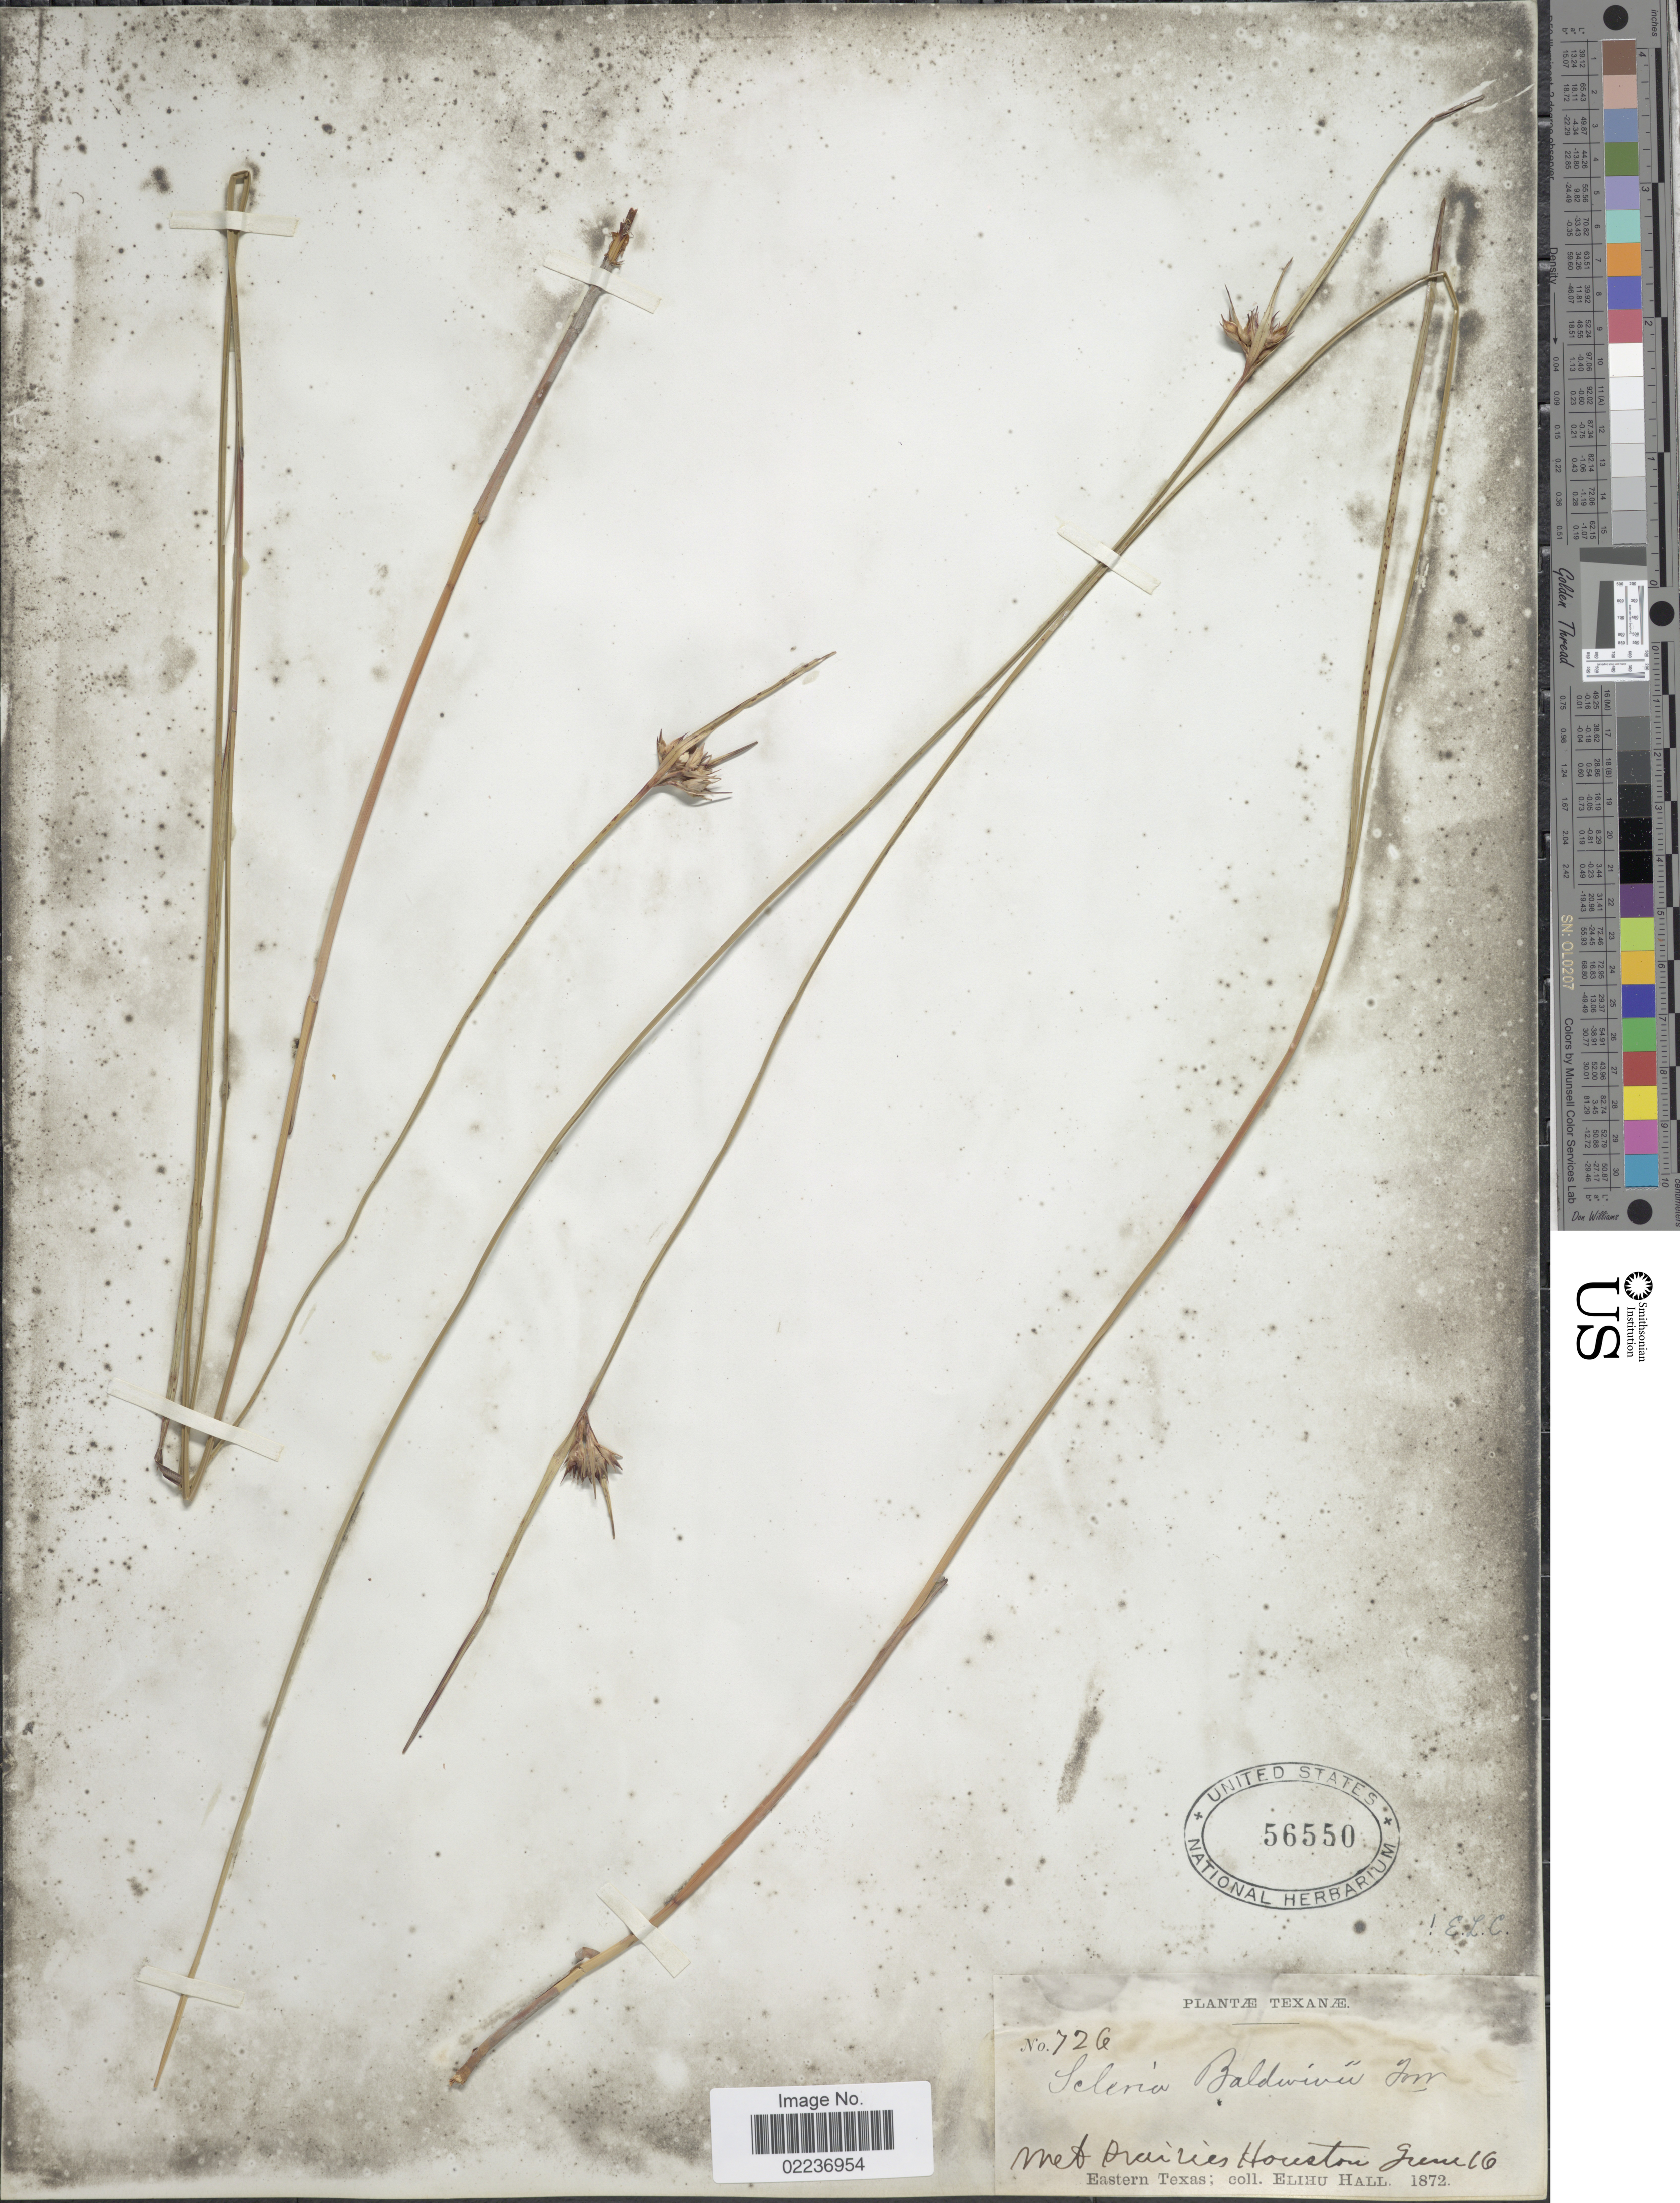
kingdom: Plantae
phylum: Tracheophyta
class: Liliopsida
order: Poales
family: Cyperaceae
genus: Scleria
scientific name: Scleria baldwinii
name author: (Torr.) Steud.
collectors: E. Hall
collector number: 726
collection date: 1872-06-16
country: United States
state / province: Texas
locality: Wet prairies, Houston, Eastern Texas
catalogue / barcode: US 56550